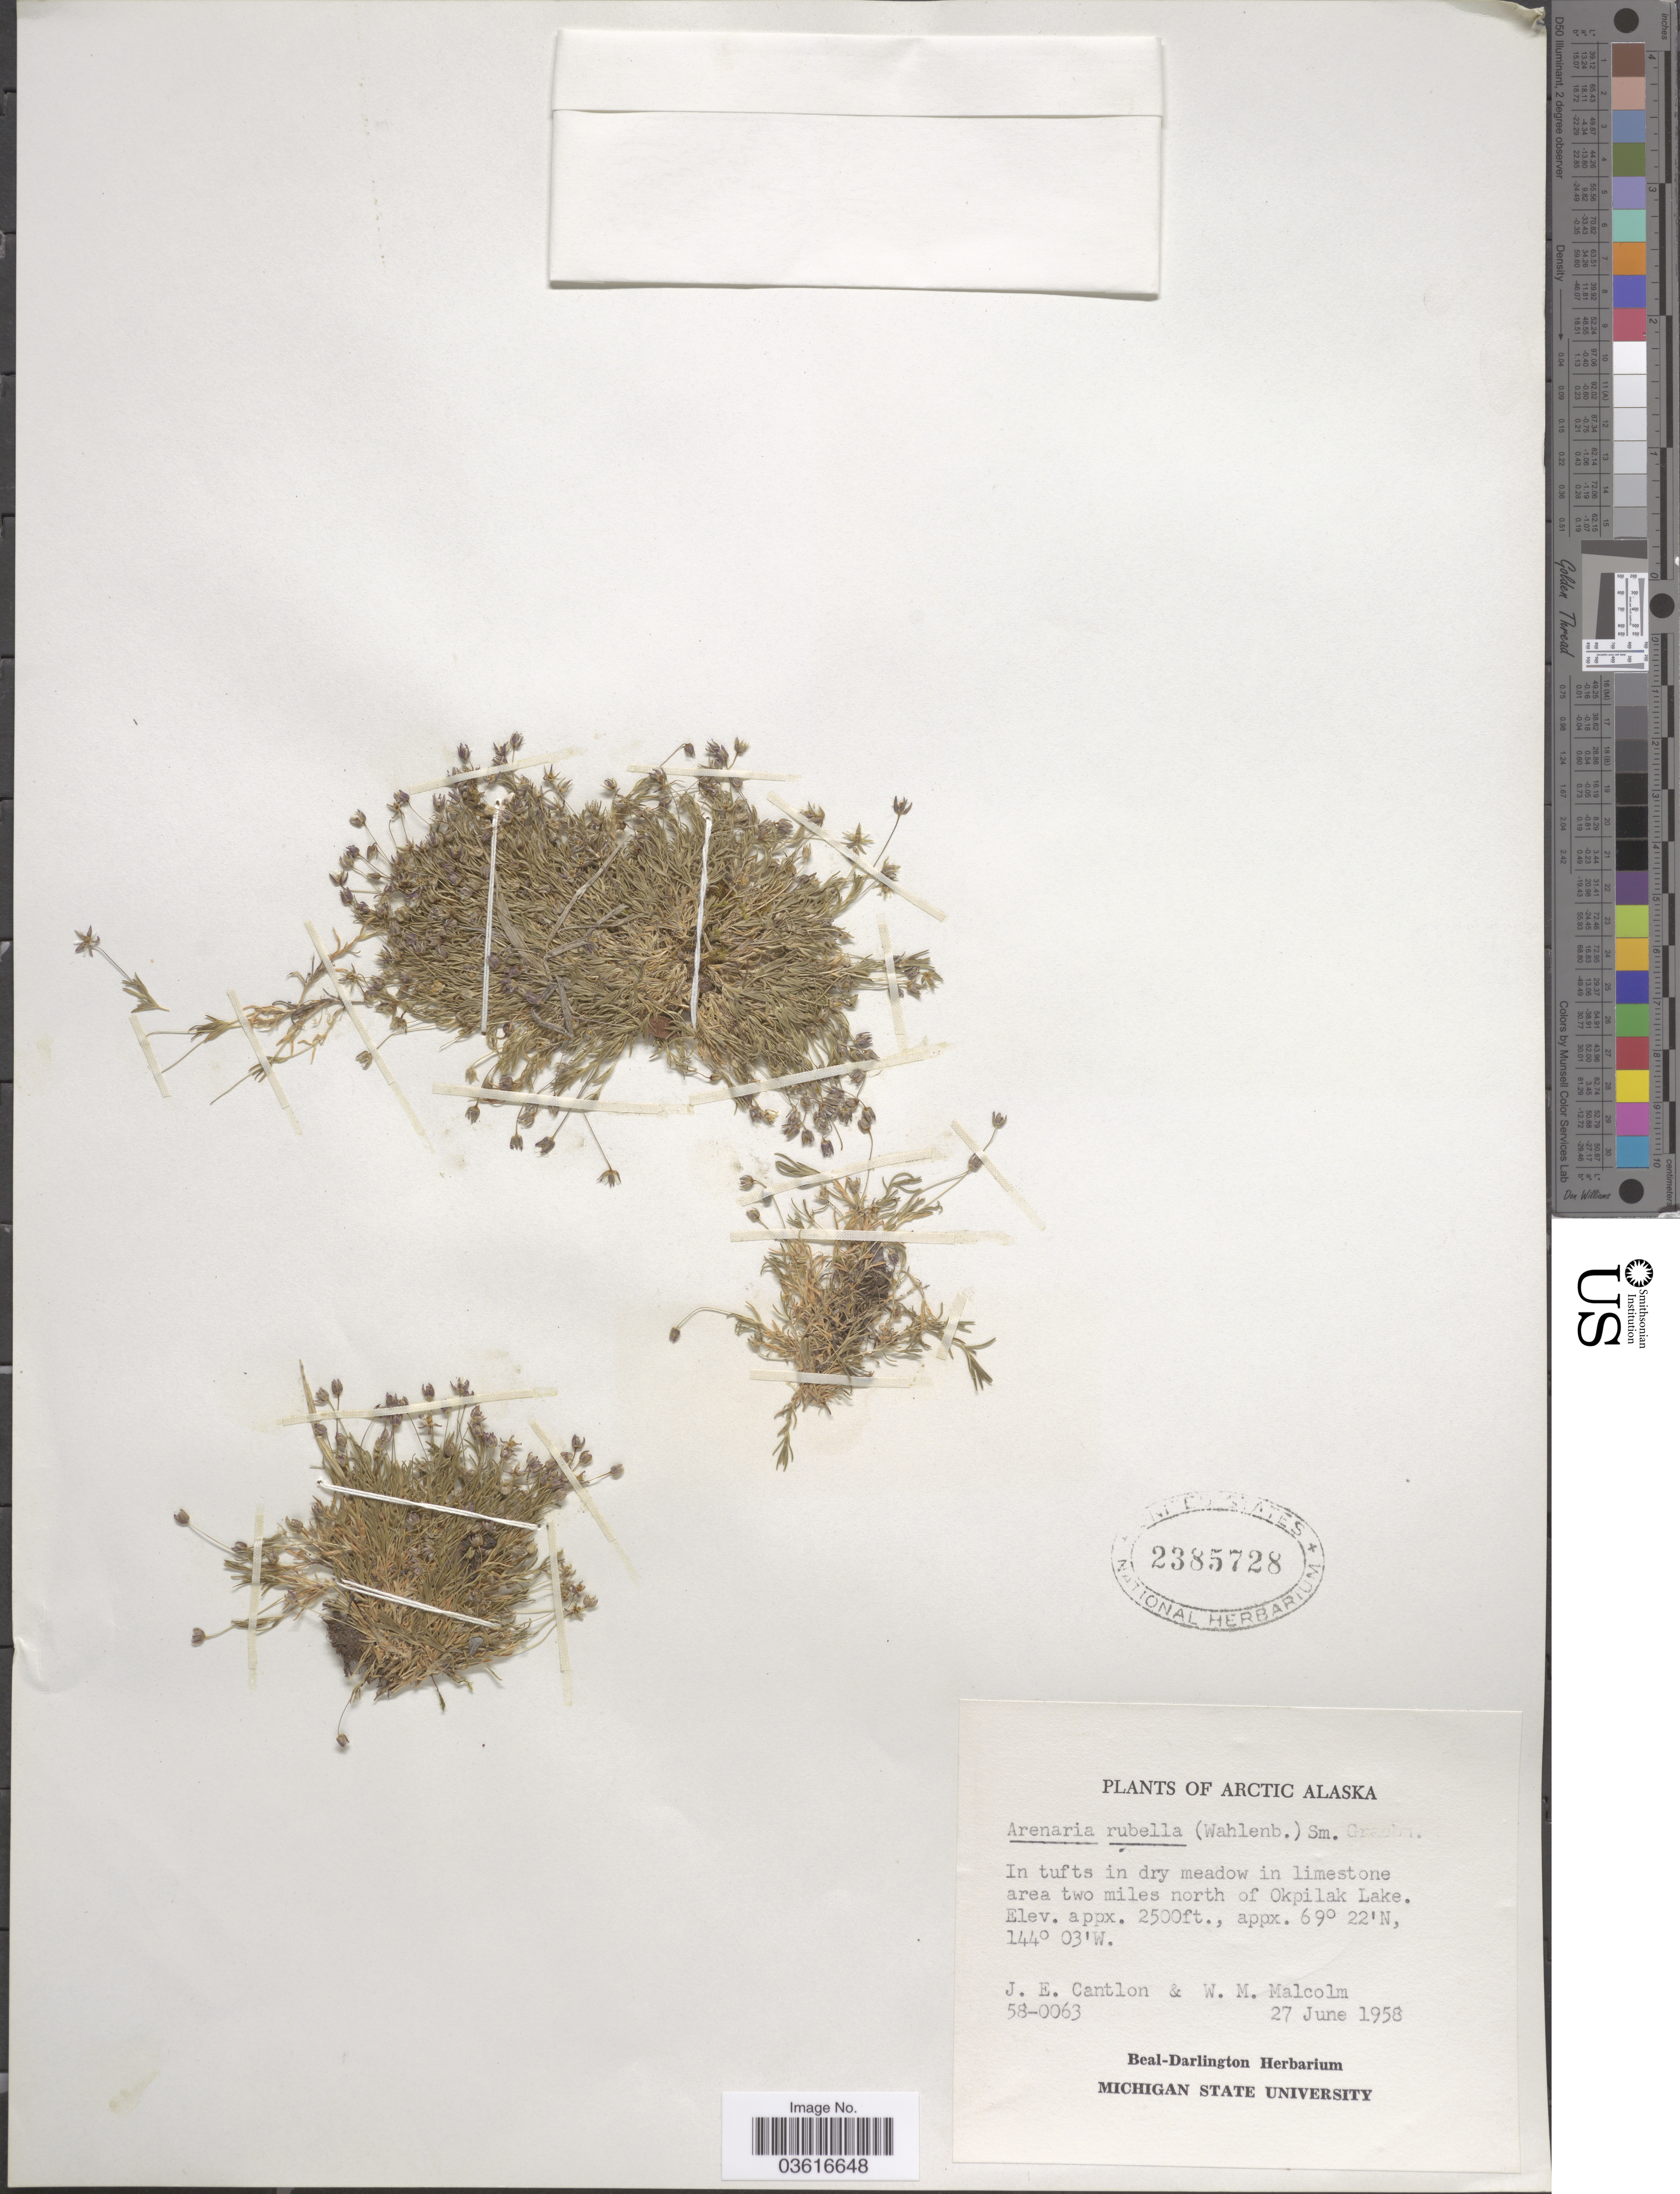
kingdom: Plantae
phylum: Tracheophyta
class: Magnoliopsida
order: Caryophyllales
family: Caryophyllaceae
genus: Minuartia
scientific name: Minuartia rubella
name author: (Wahlenb.) Hiern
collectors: J. Cantlon & W. Malcolm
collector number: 58-0063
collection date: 1958-06-27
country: United States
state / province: Alaska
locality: Arctic. Area two miles north of Okpilak Lake.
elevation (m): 762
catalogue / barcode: US 2385728